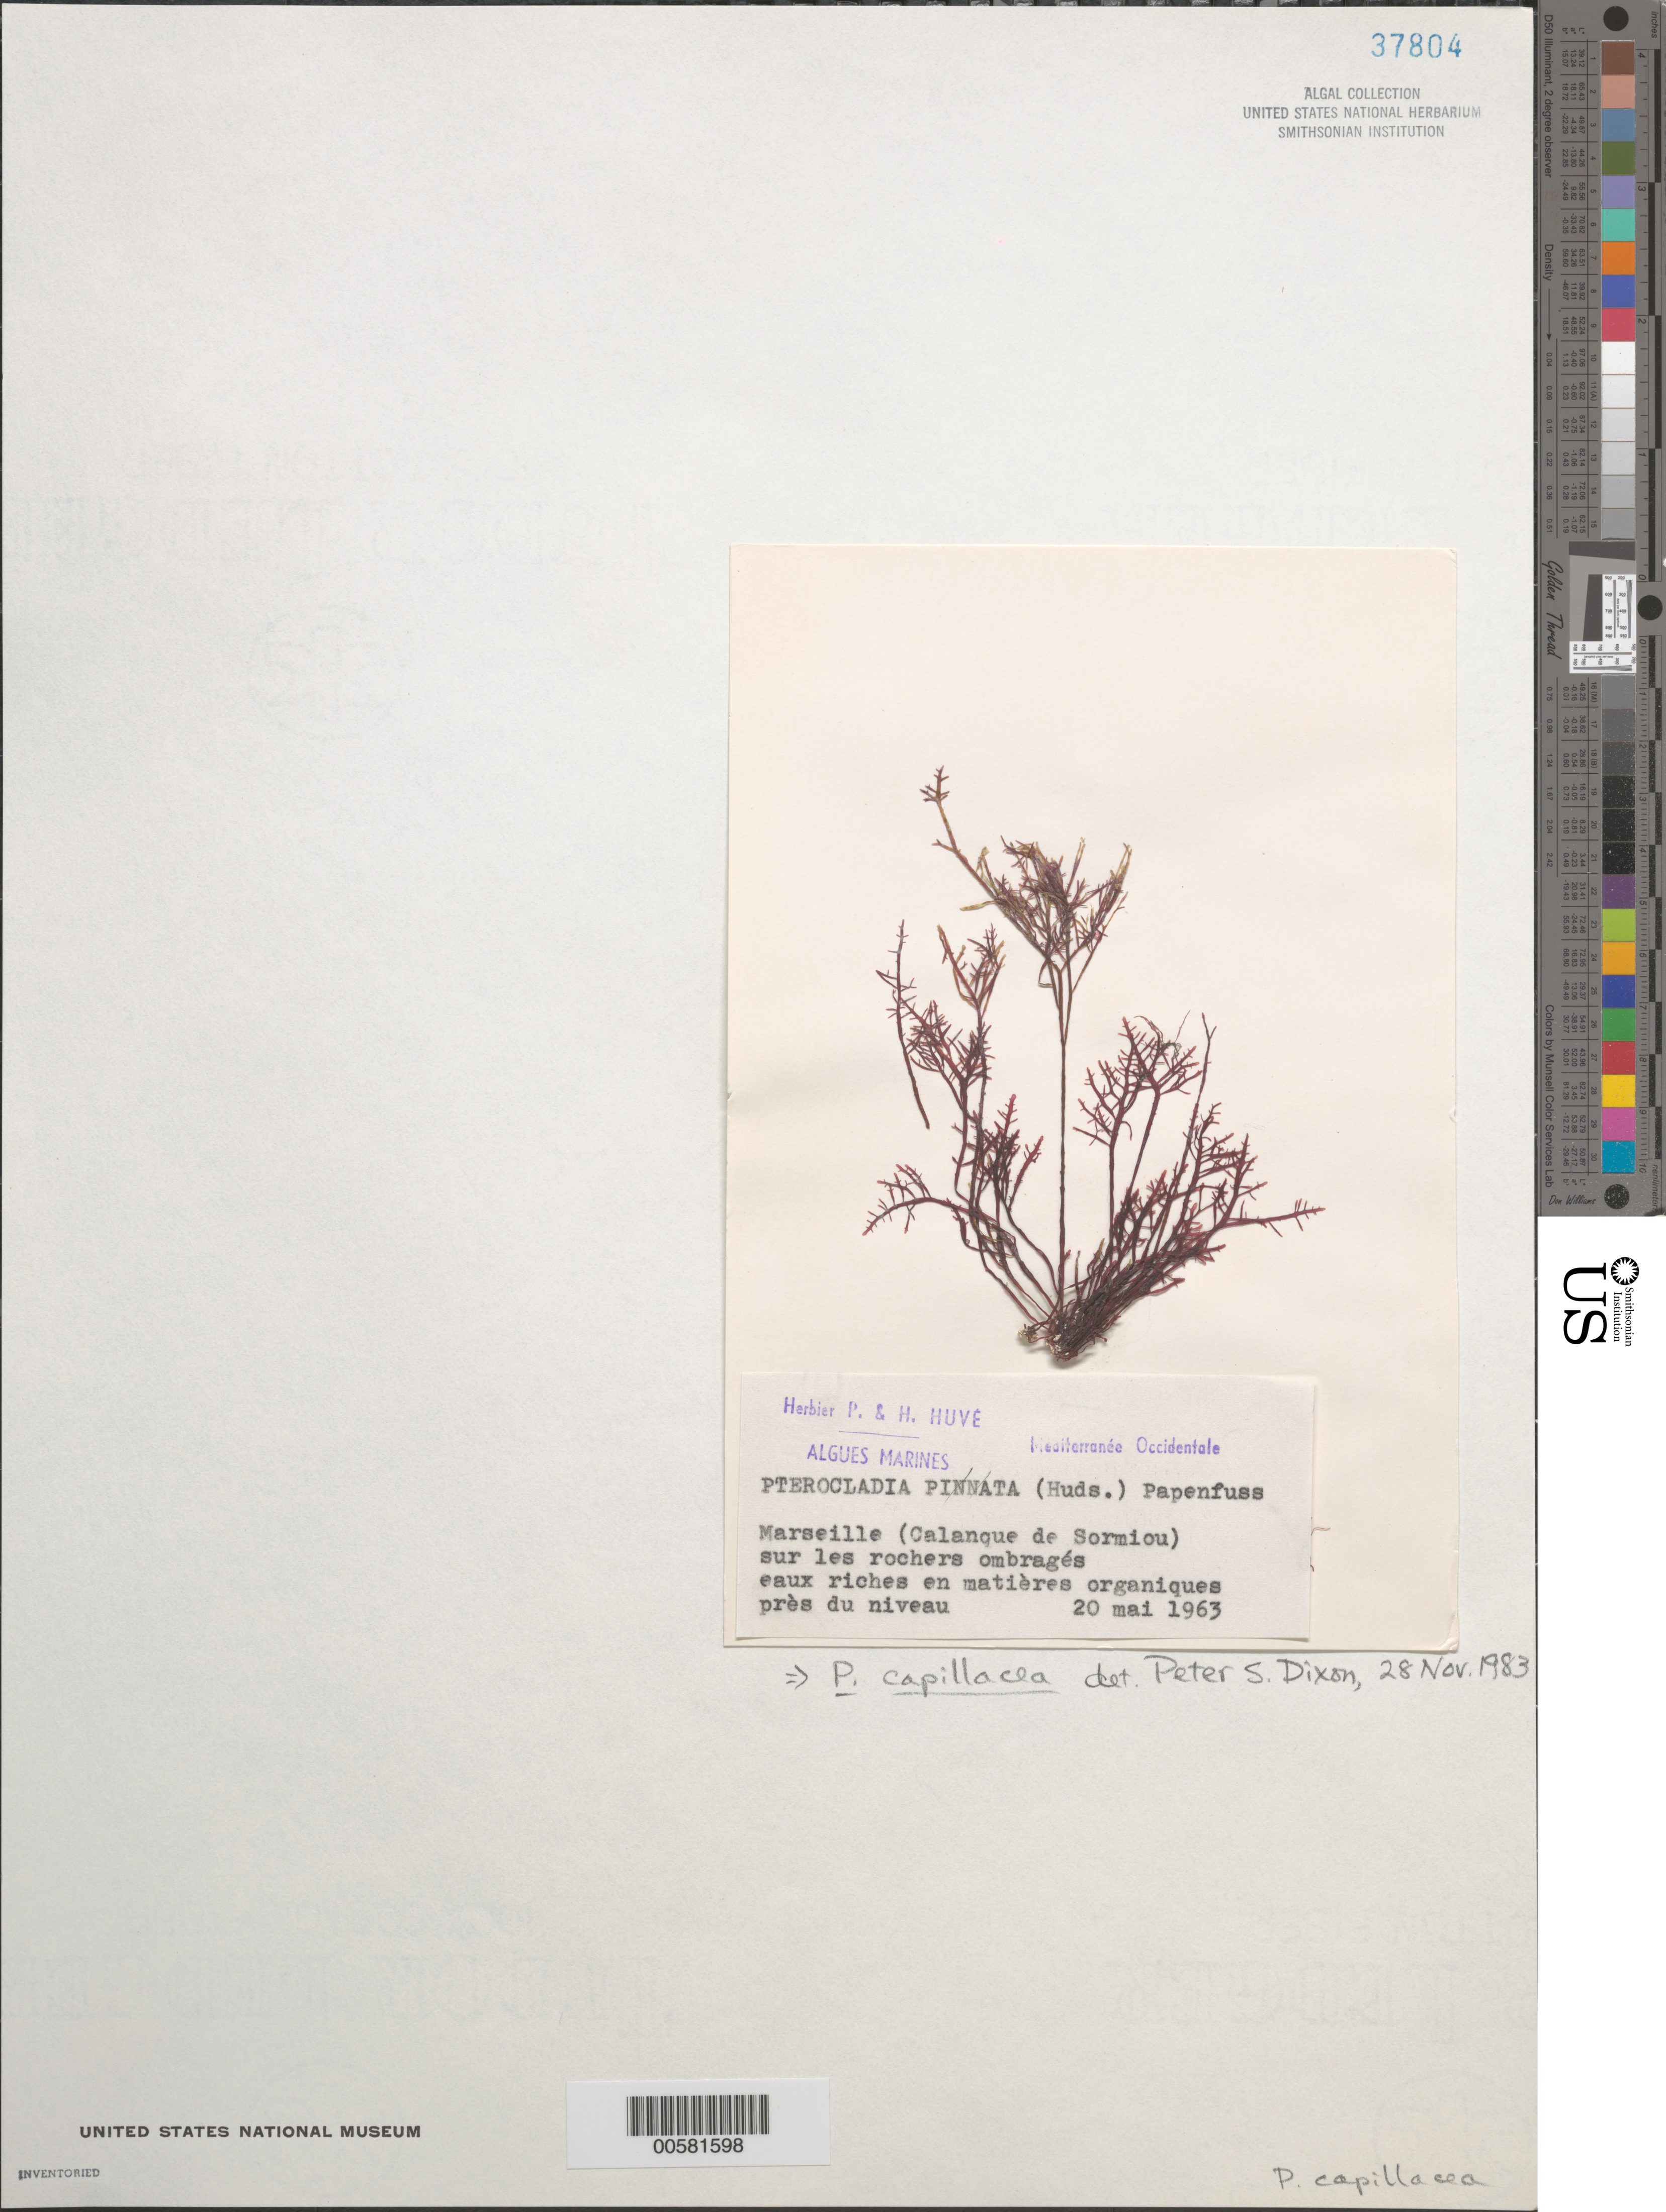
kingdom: Plantae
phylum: Rhodophyta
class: Florideophyceae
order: Gelidiales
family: Pterocladiaceae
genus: Pterocladiella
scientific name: Pterocladiella capillacea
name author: (S.G. Gmel.) Santelices & Hommers.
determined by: Algae name updating Project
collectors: P. Huve & H. Huve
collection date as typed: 20 May 1963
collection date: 1963-05-20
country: France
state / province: Provence-Alpes-Côte d'Azur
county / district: Bouches-du-Rhône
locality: Calanque de Sormiou, Marseille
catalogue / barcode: US 37804